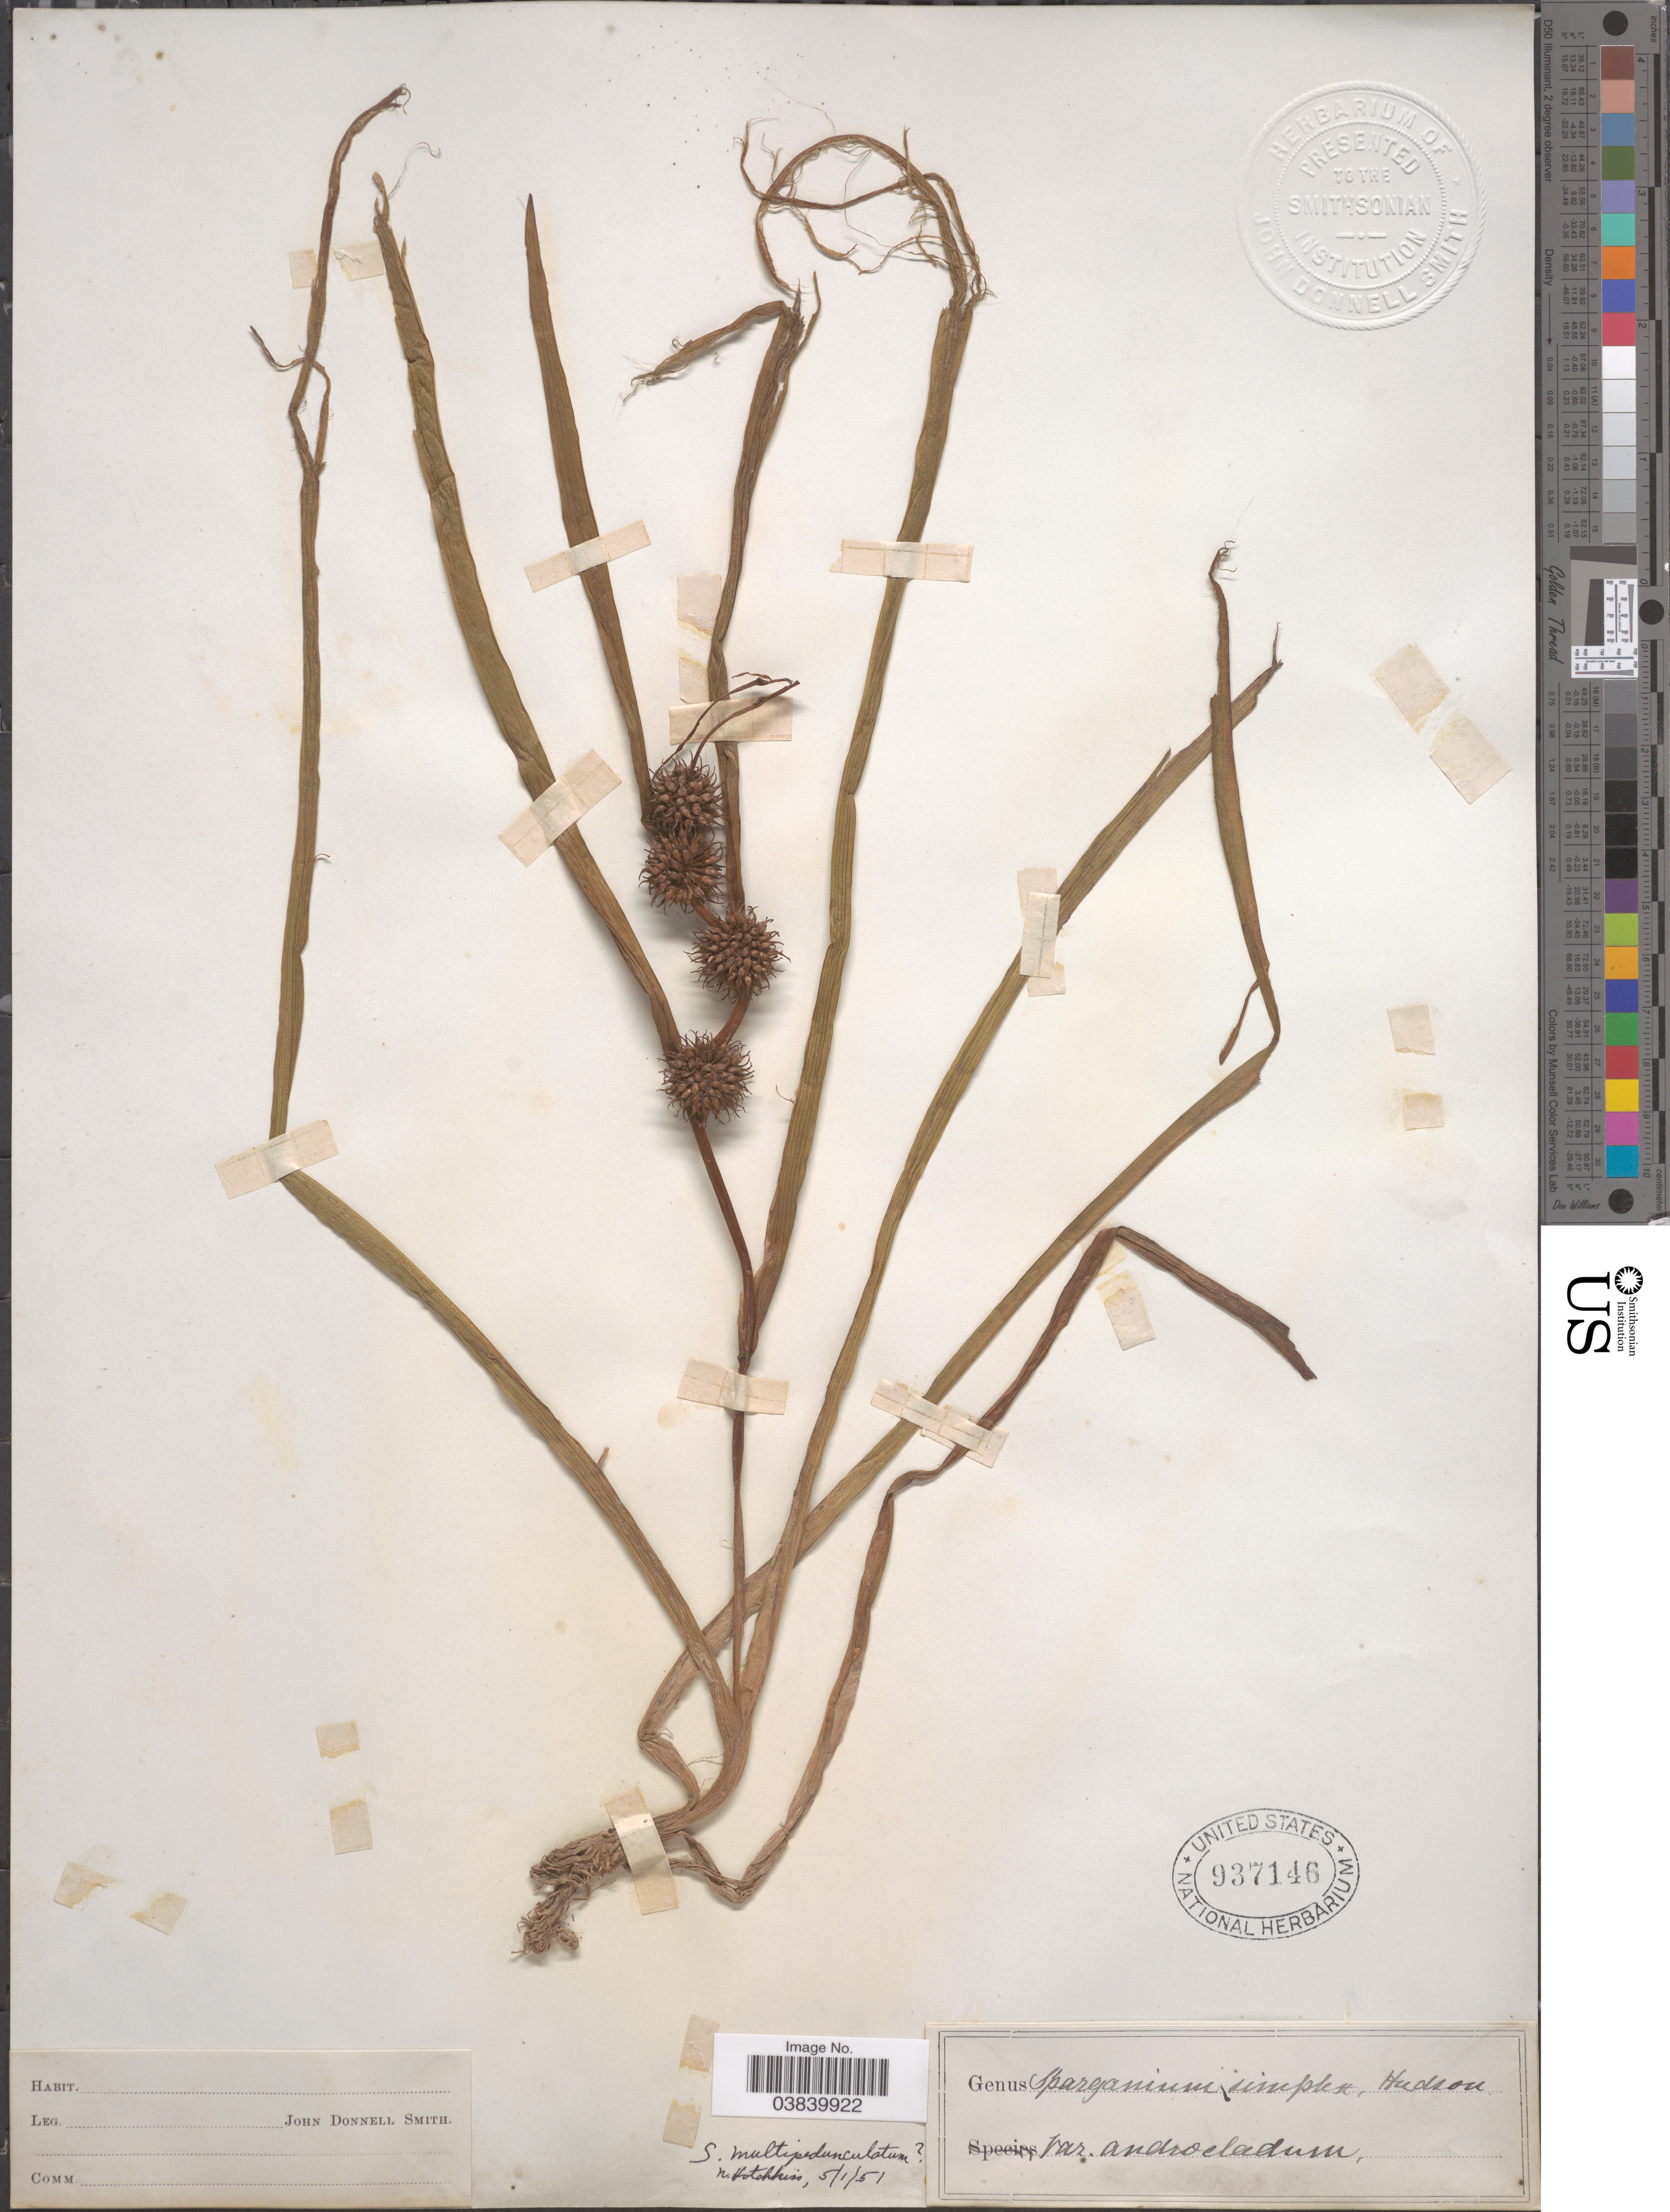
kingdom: Plantae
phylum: Tracheophyta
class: Liliopsida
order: Poales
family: Typhaceae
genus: Sparganium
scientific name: Sparganium androcladum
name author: Morong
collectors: J. Donnell Smith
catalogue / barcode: US 937146